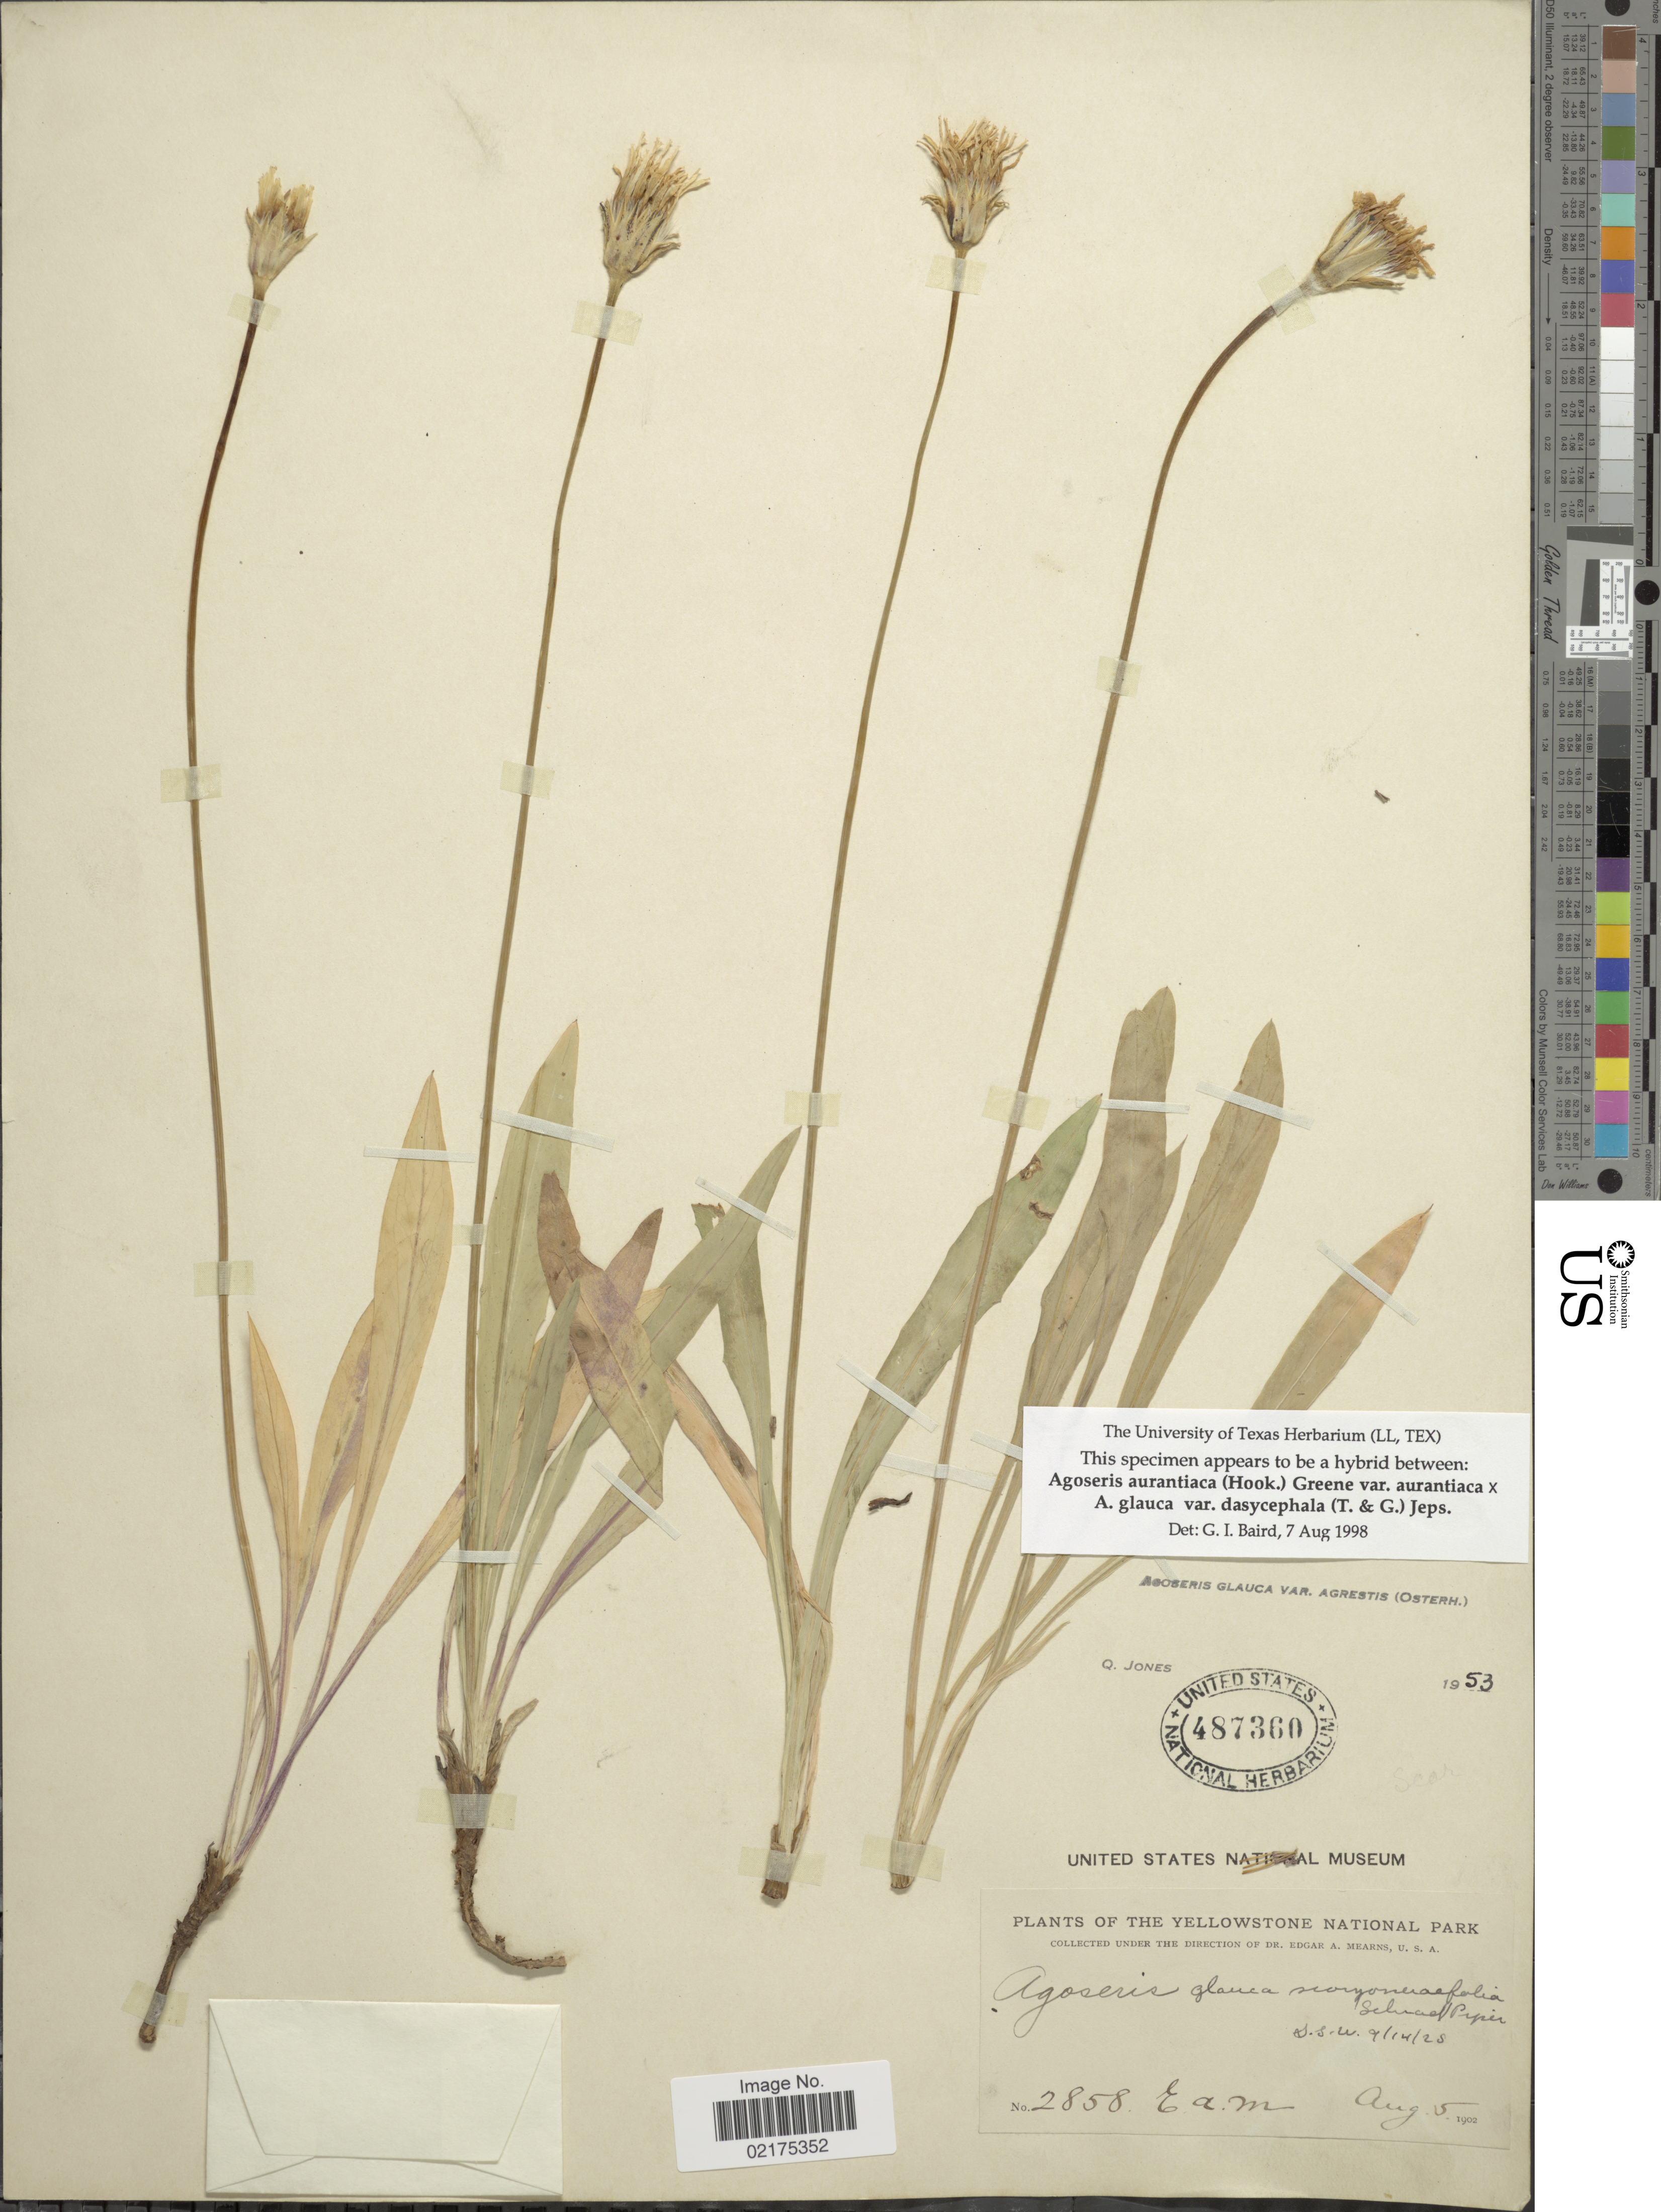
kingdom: Plantae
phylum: Tracheophyta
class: Magnoliopsida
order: Asterales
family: Asteraceae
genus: Agoseris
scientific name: Agoseris aurantiaca var. aurantiaca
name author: (Hook.) Greene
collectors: E. A. Mearns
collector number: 2858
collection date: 1902-08-05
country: United States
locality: The Yellowstone National Park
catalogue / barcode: US 487360